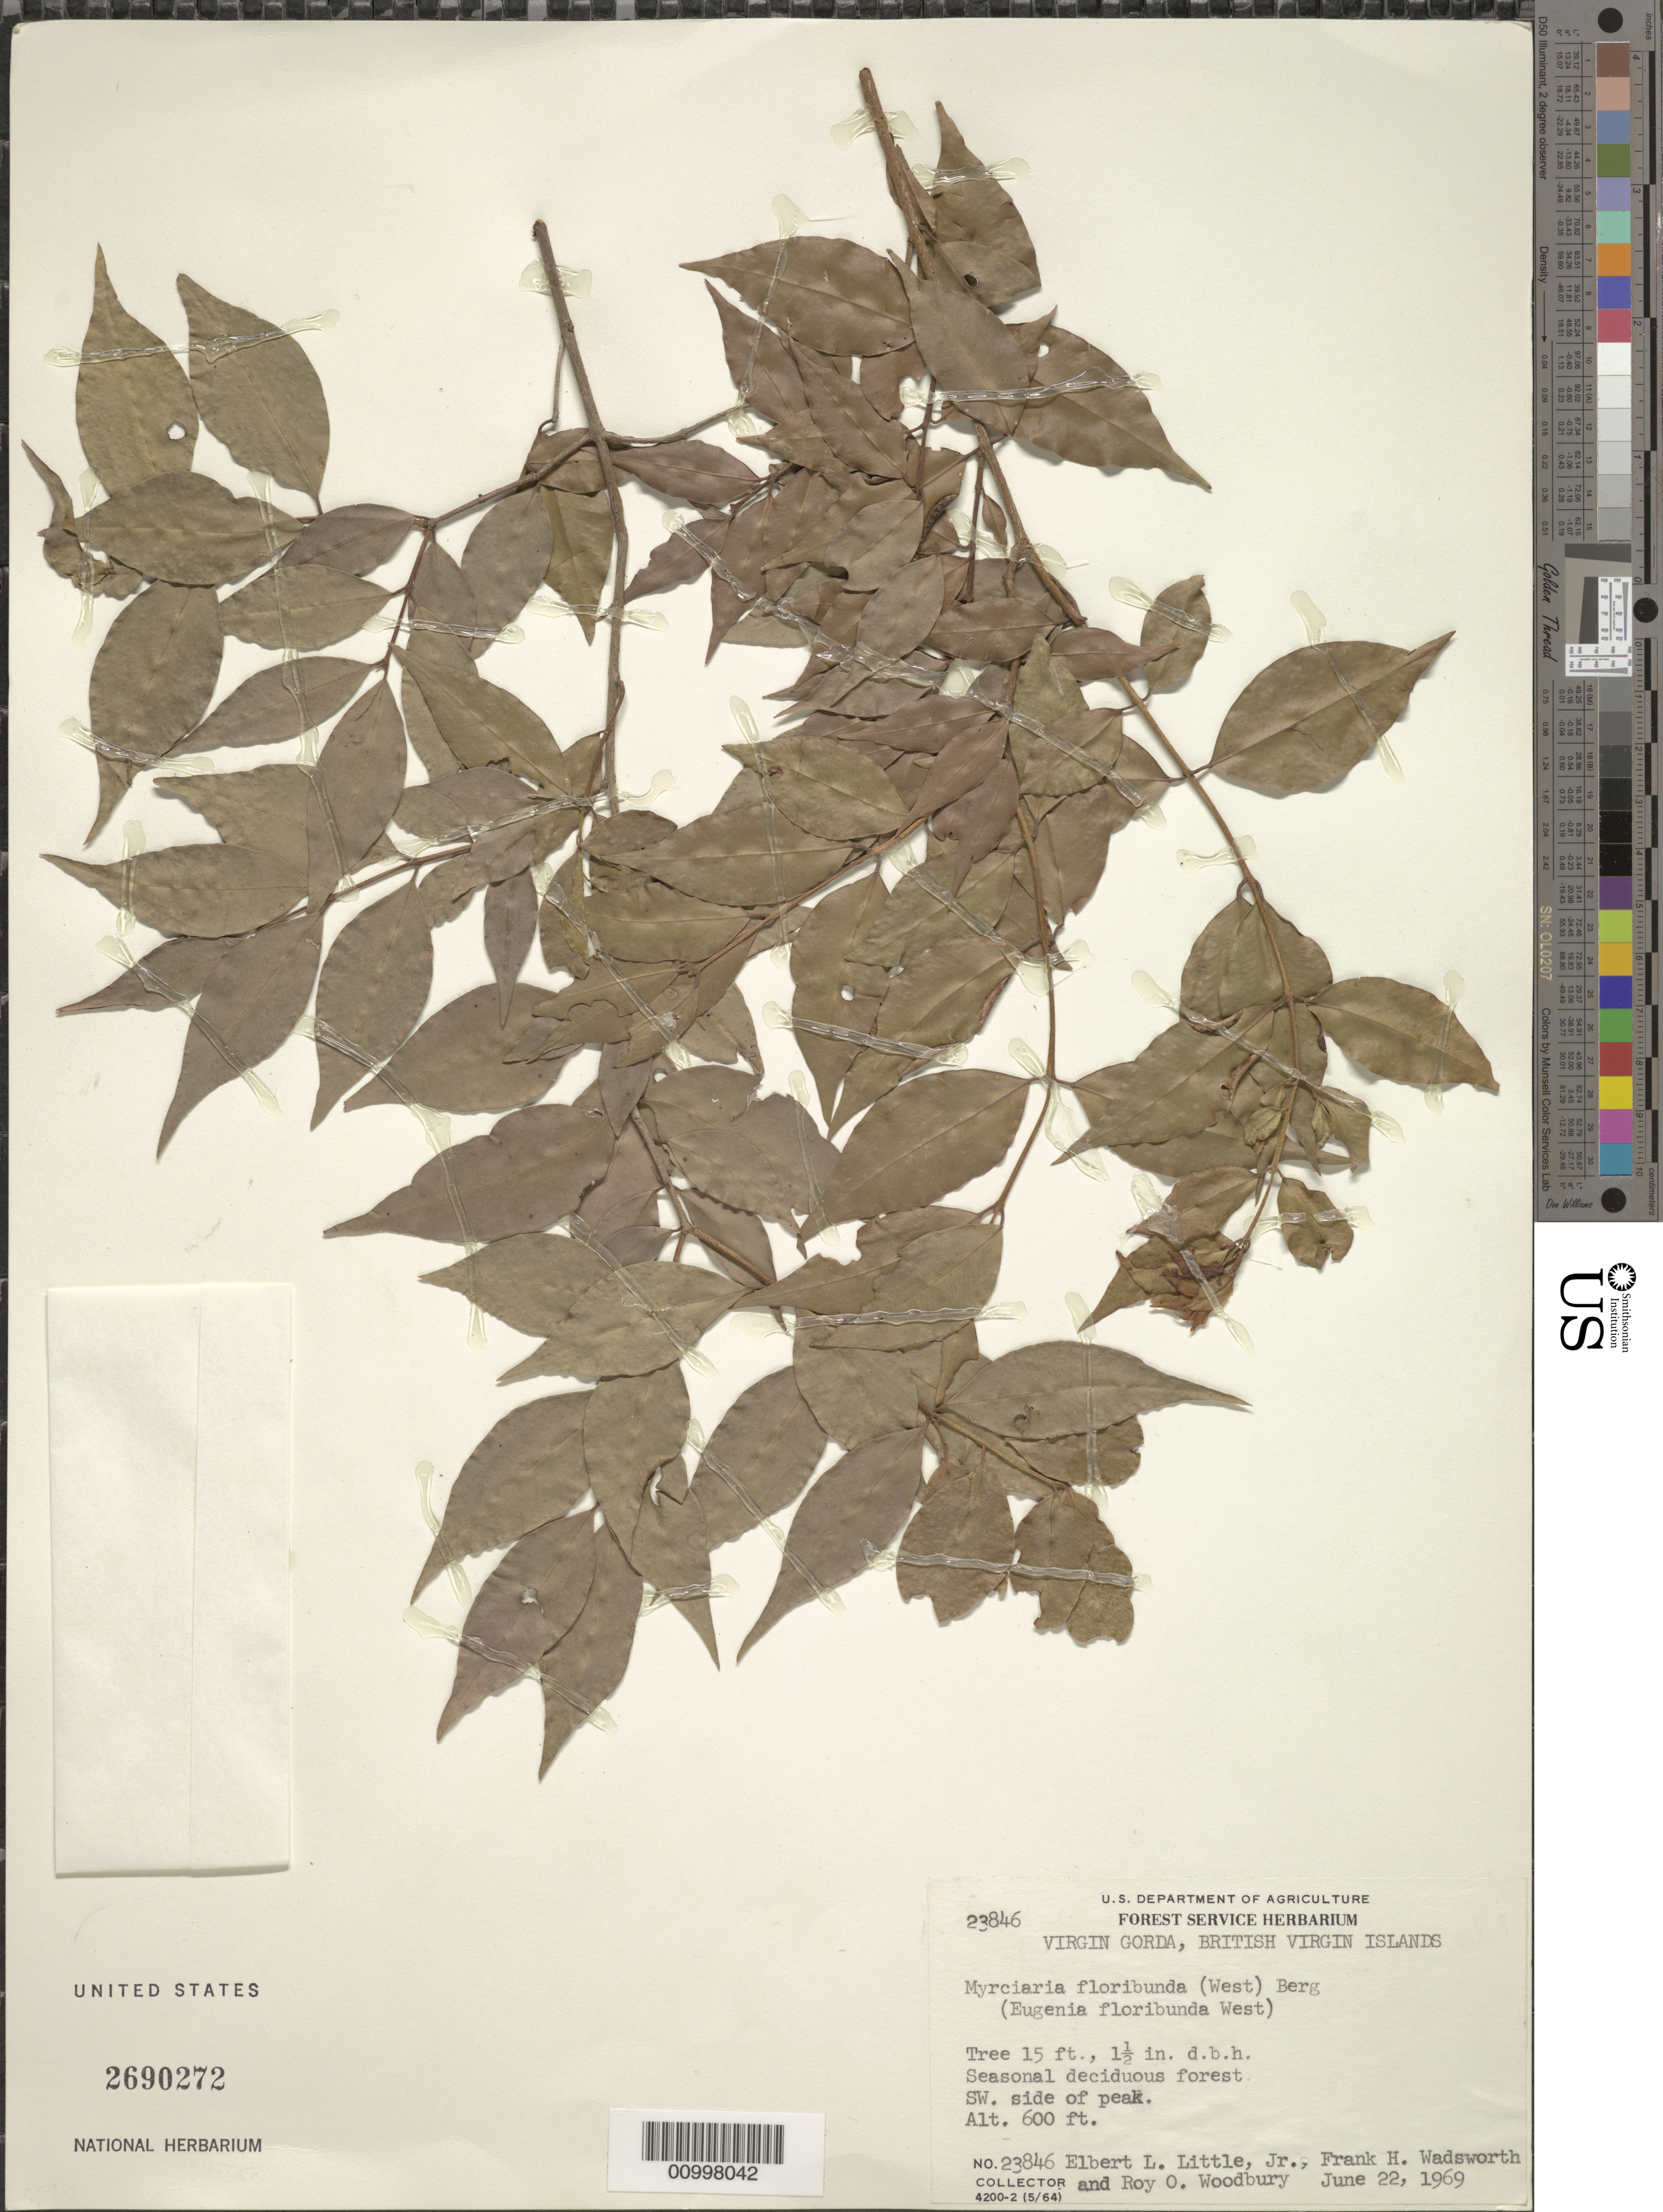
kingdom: Plantae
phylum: Tracheophyta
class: Magnoliopsida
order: Myrtales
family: Myrtaceae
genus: Myrciaria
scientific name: Myrciaria floribunda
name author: (H. West ex Willd.) O. Berg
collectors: E. L. Little, F. Wadsworth & R. O. Woodbury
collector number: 23846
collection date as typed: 22 Jun 1969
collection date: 1969-06-22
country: British Virgin Islands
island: Virgin Gorda I.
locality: Southwest side of peak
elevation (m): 183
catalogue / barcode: US 2690272